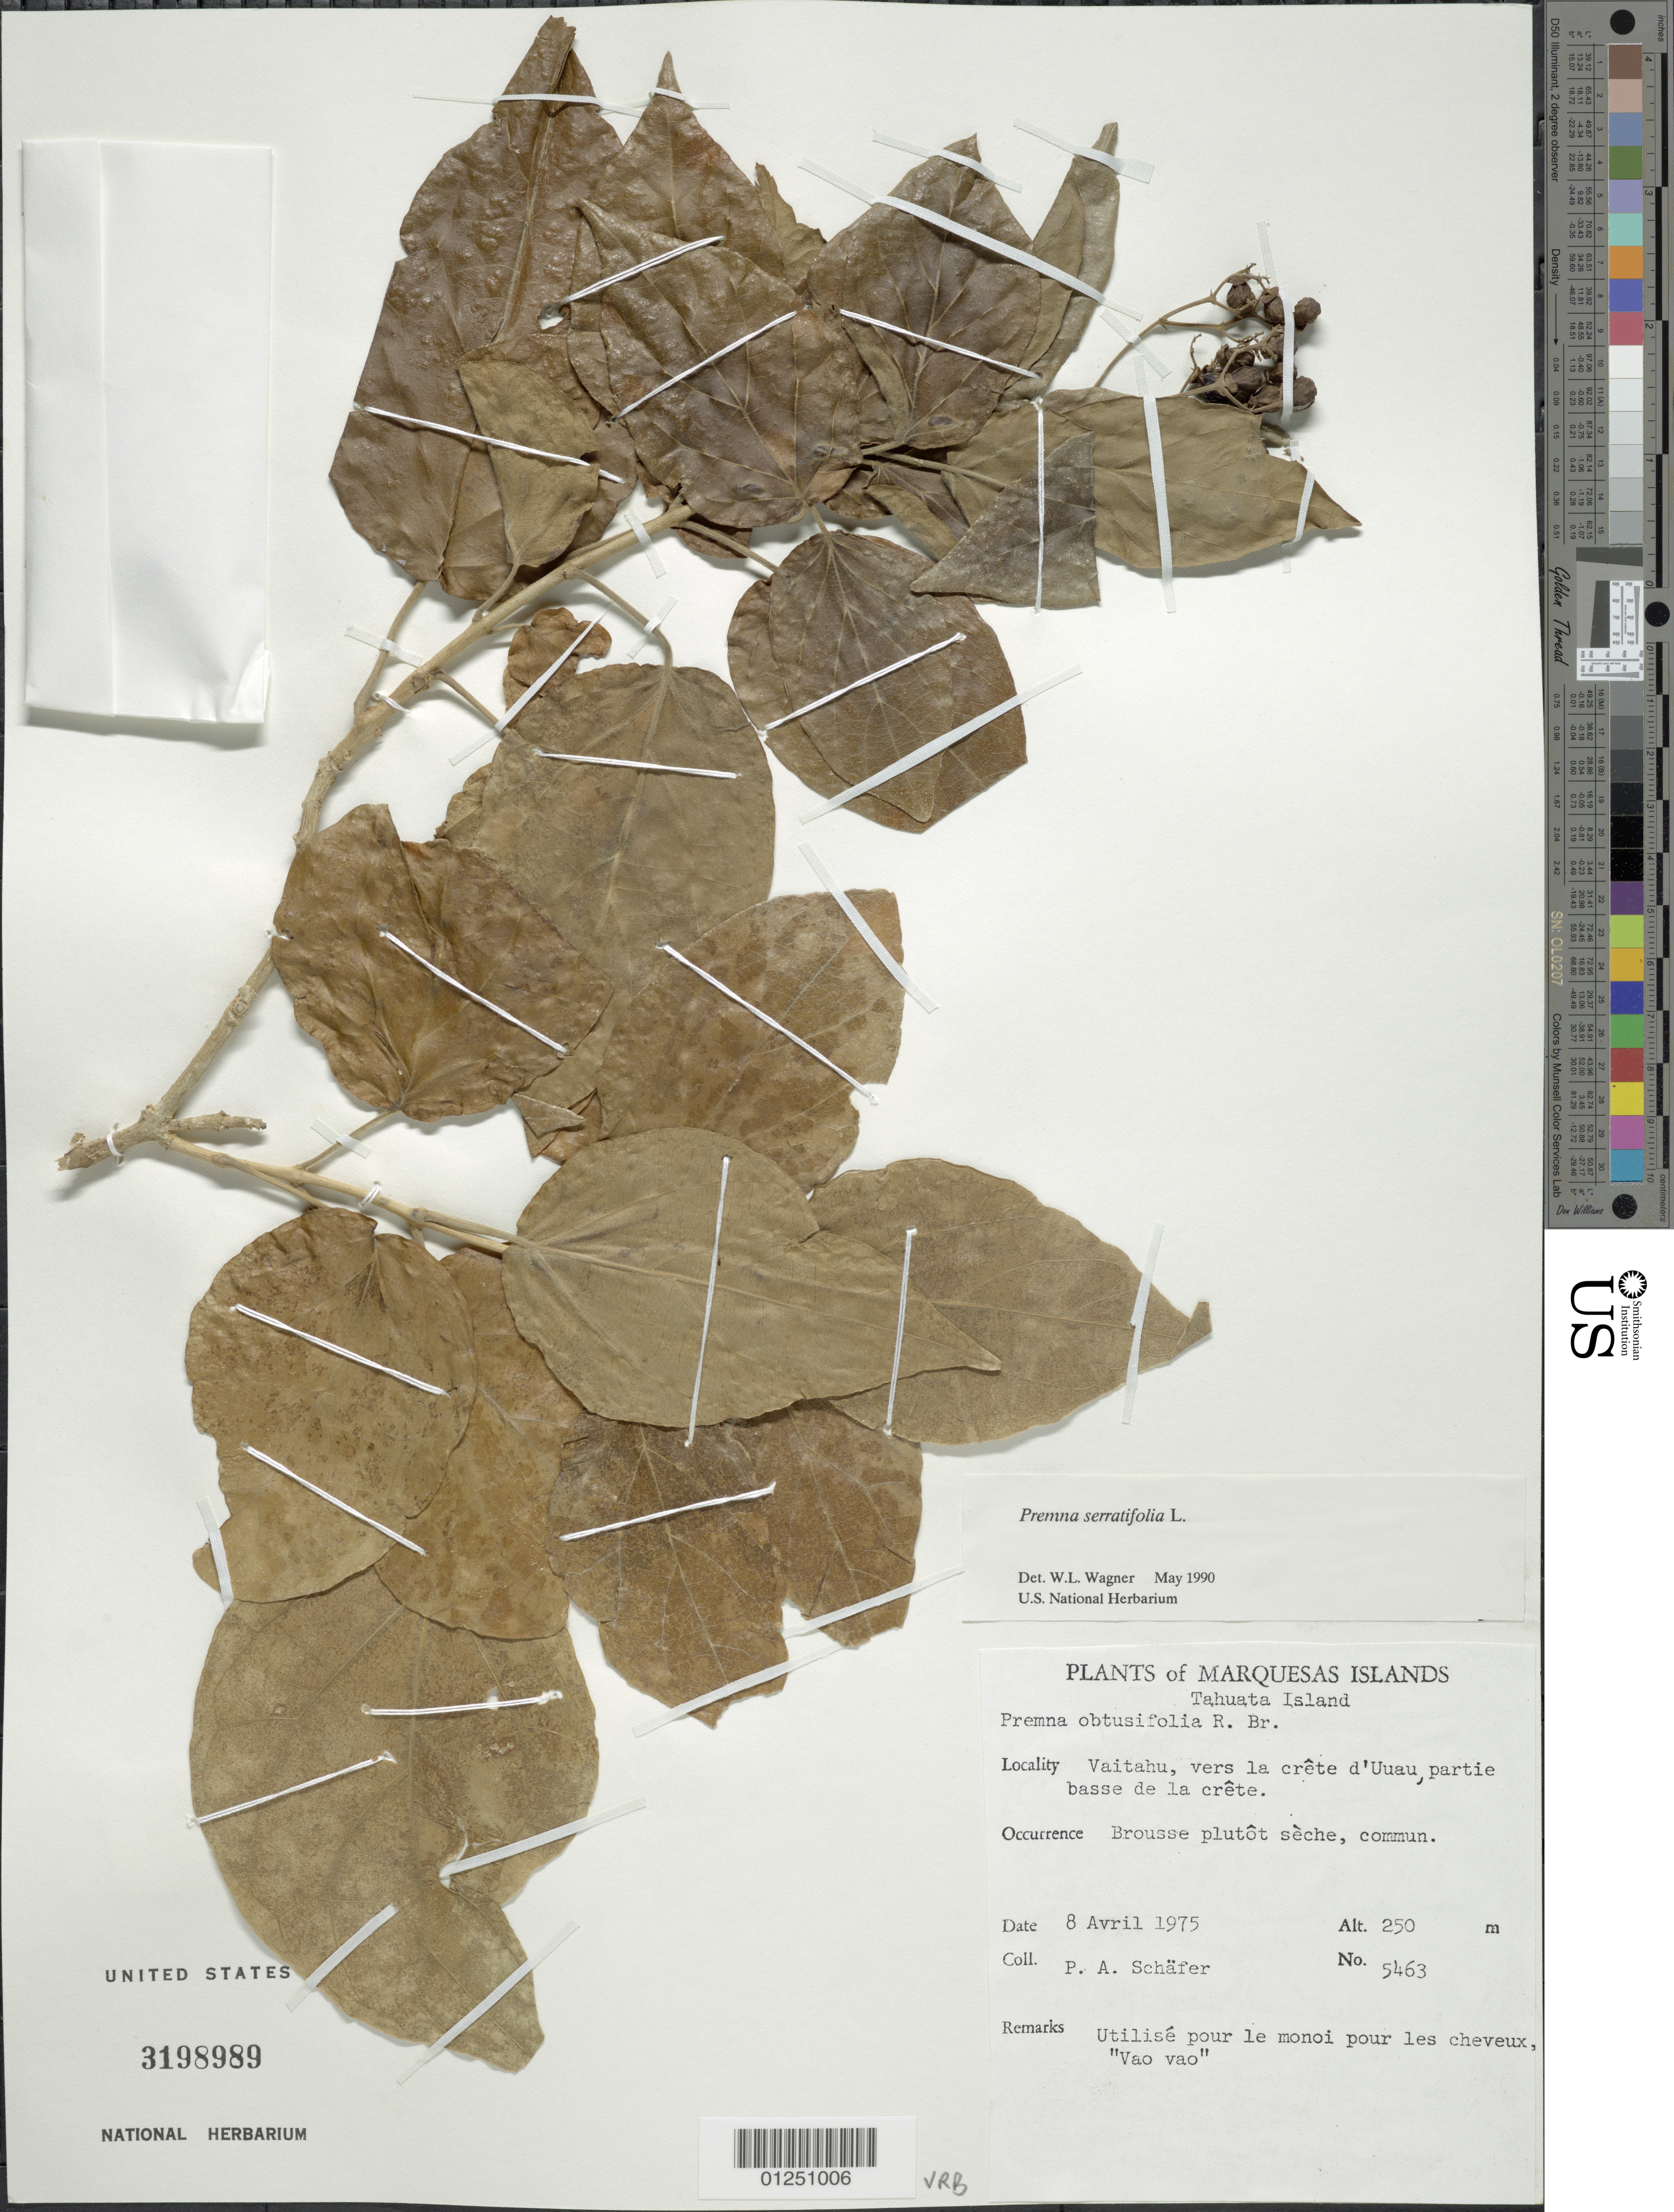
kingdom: Plantae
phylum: Tracheophyta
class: Magnoliopsida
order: Lamiales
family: Lamiaceae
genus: Premna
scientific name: Premna serratifolia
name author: L.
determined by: Wagner, W. L., (BOT), Smithsonian Institution - National Museum of Natural History (UNITED STATES)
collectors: P. A. Schäfer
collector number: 5463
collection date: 1975-04-08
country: French Polynesia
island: Tahuata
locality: Vaitahu, near the bottom of Uuau Valley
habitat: Very dry brush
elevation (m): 250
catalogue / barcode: US 3198989